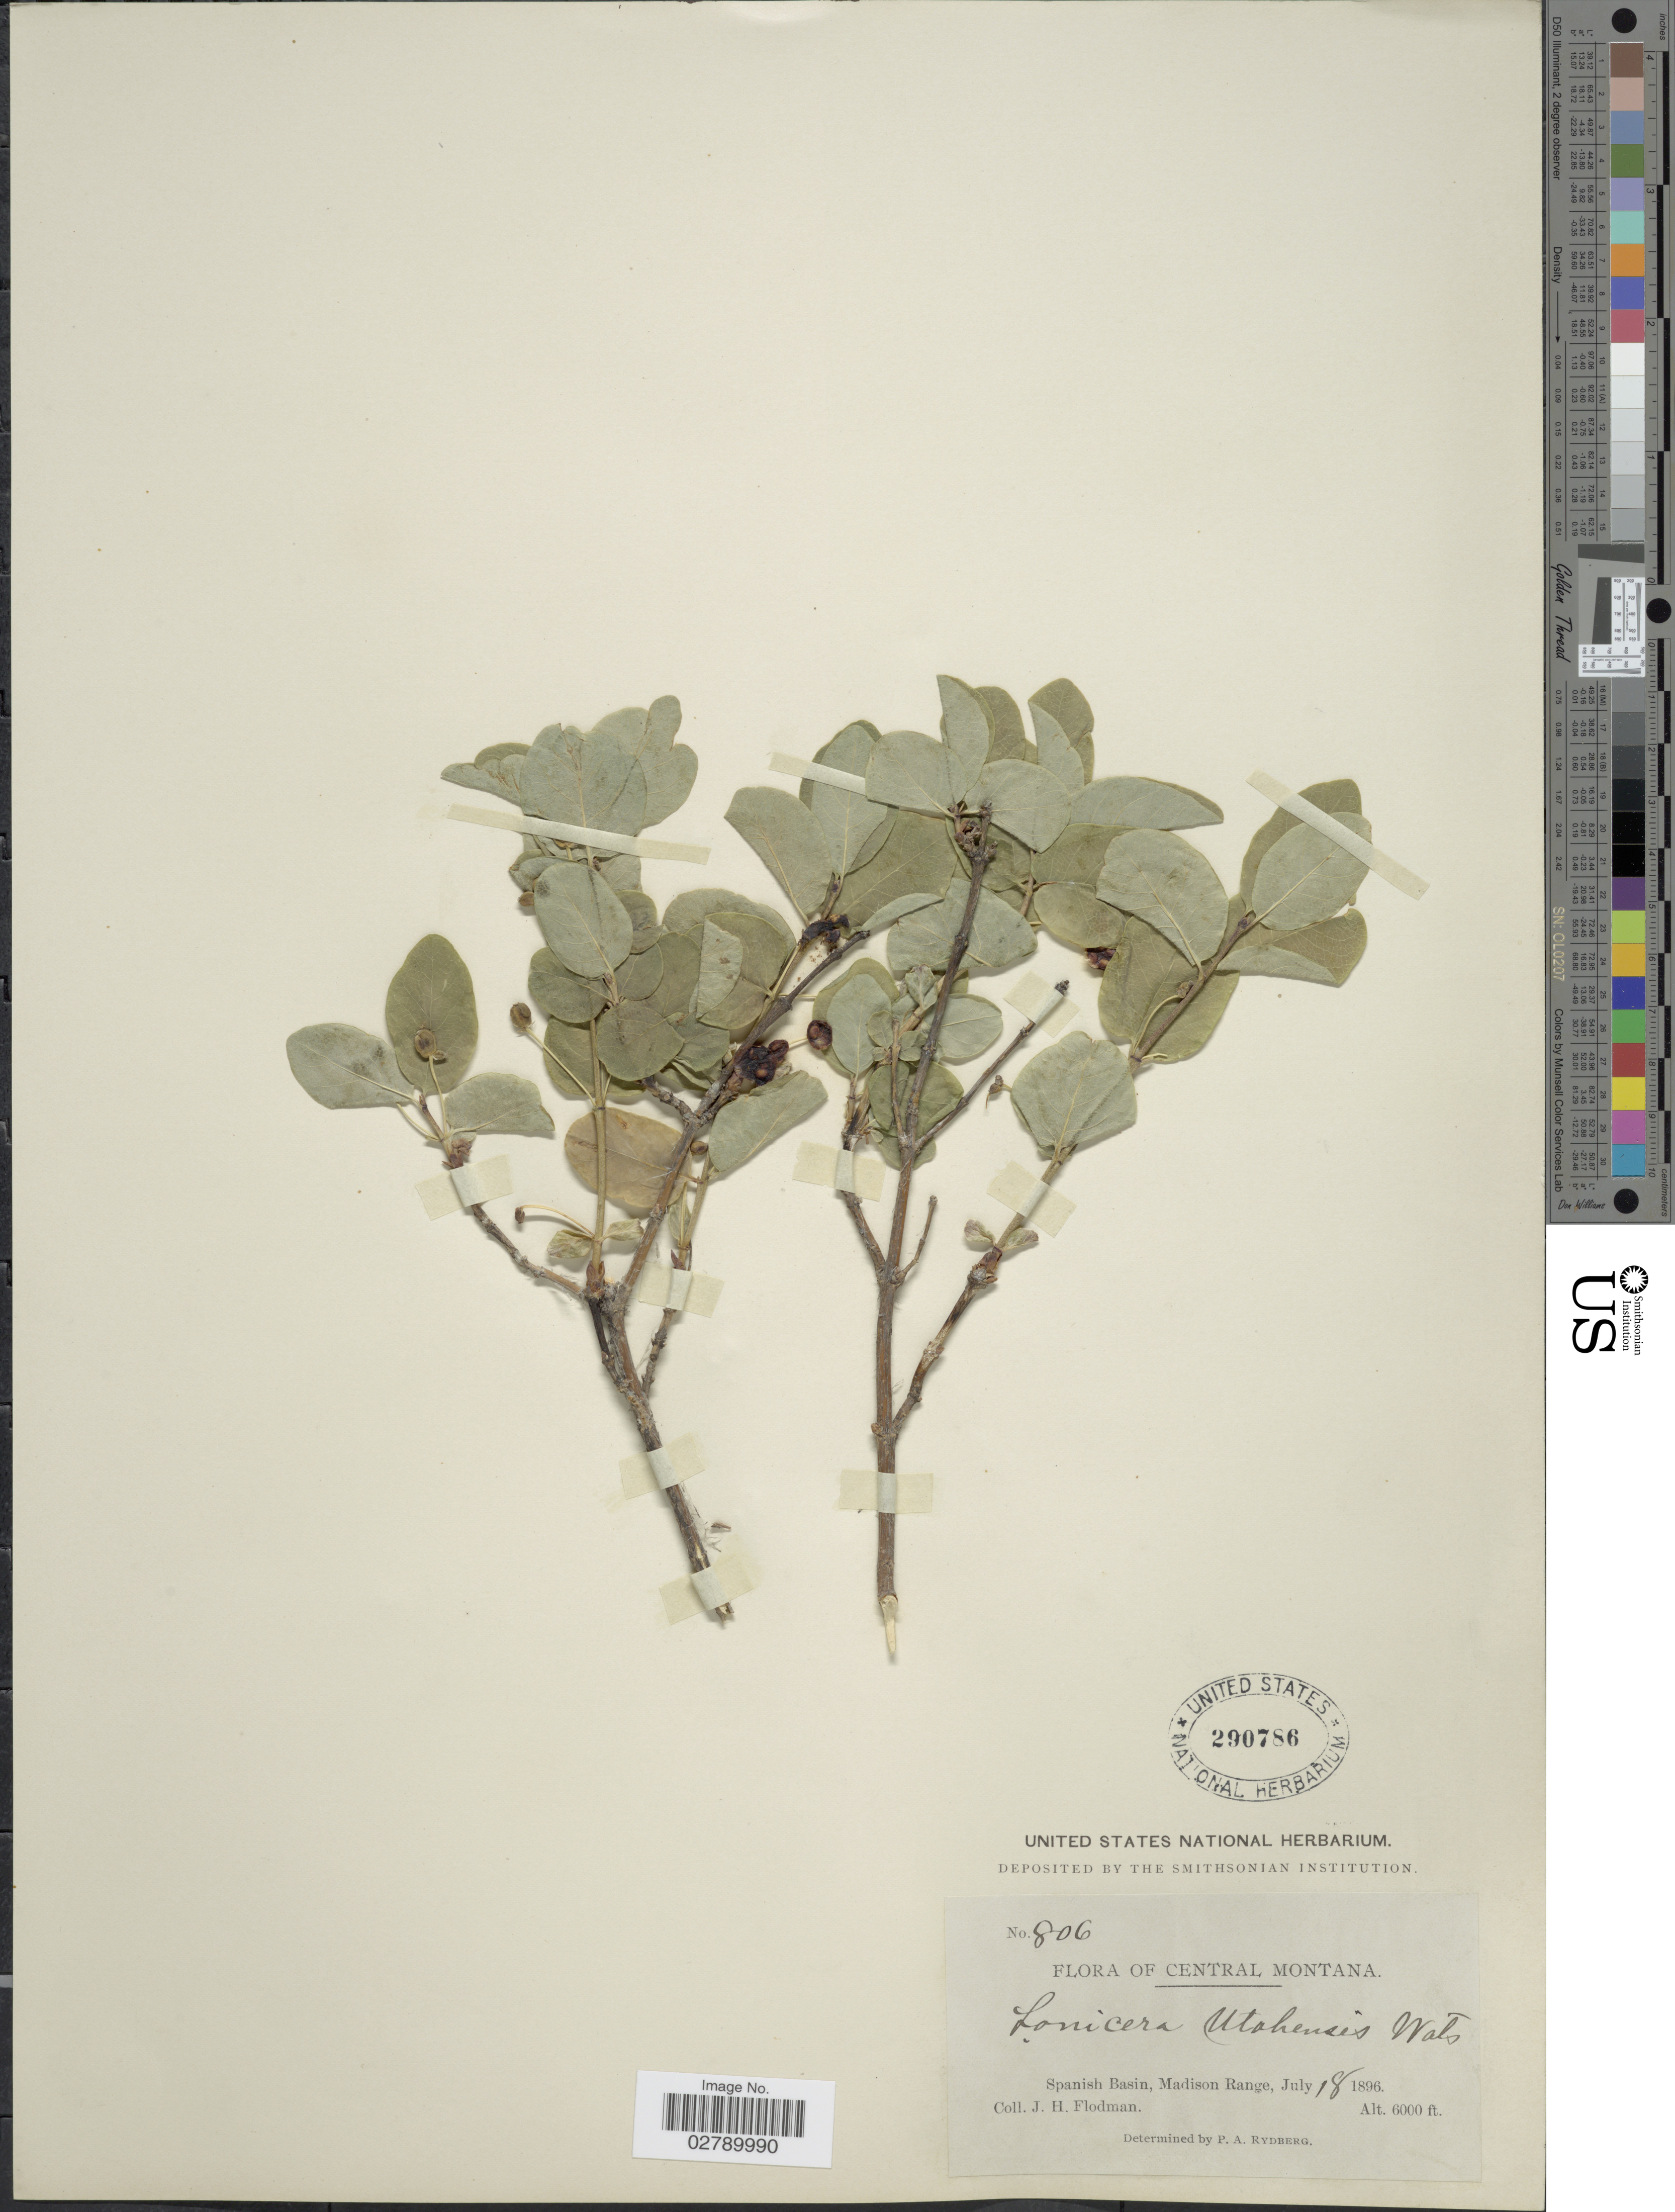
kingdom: Plantae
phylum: Tracheophyta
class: Magnoliopsida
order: Dipsacales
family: Caprifoliaceae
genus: Lonicera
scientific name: Lonicera utahensis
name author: S. Watson in C. King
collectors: J. Flodman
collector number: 806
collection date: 1896-06-18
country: United States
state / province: Montana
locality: Central Montana. Spanish Basin, Madison Range.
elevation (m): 1829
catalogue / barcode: US 290786